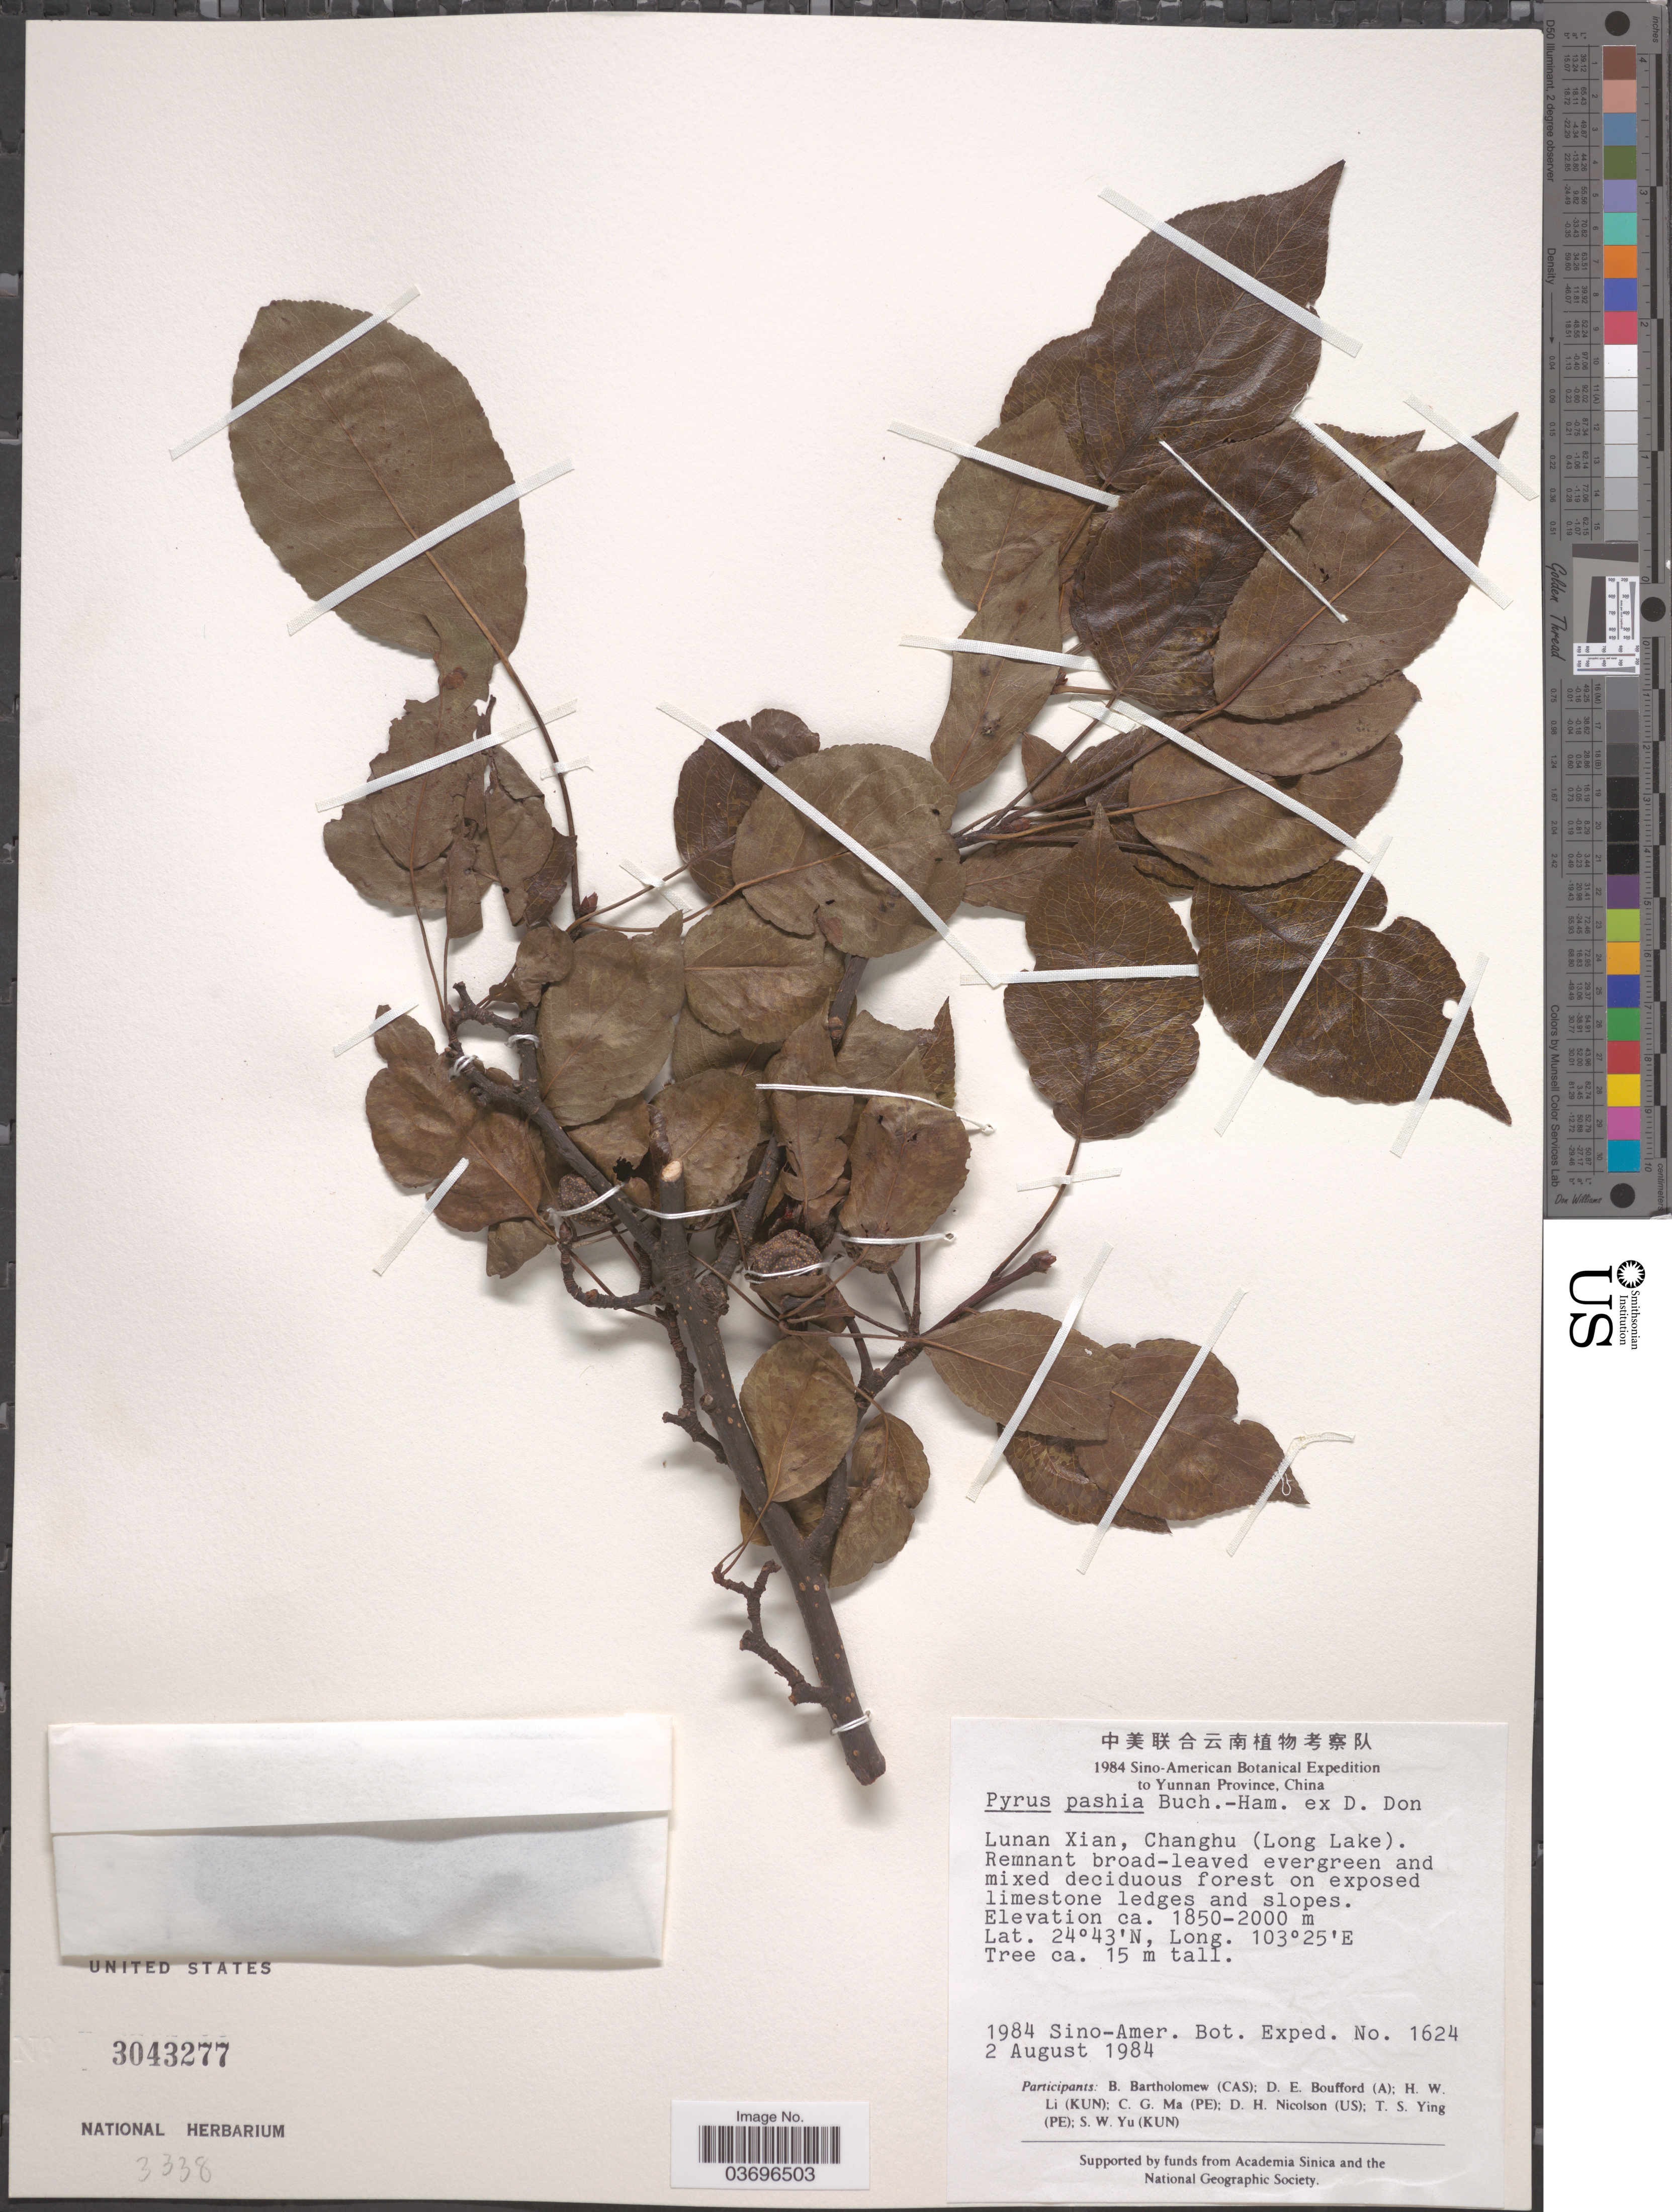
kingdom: Plantae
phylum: Tracheophyta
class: Magnoliopsida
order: Rosales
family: Rosaceae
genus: Pyrus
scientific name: Pyrus pashia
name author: Buch.-Ham. ex D. Don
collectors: Sino-Amer. Bot. Exped. 1984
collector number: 1624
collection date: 1984-08-02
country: China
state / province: Yunnan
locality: Lunan Xian, Changhu (Long Lake).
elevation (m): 1850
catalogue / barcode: US 3043277